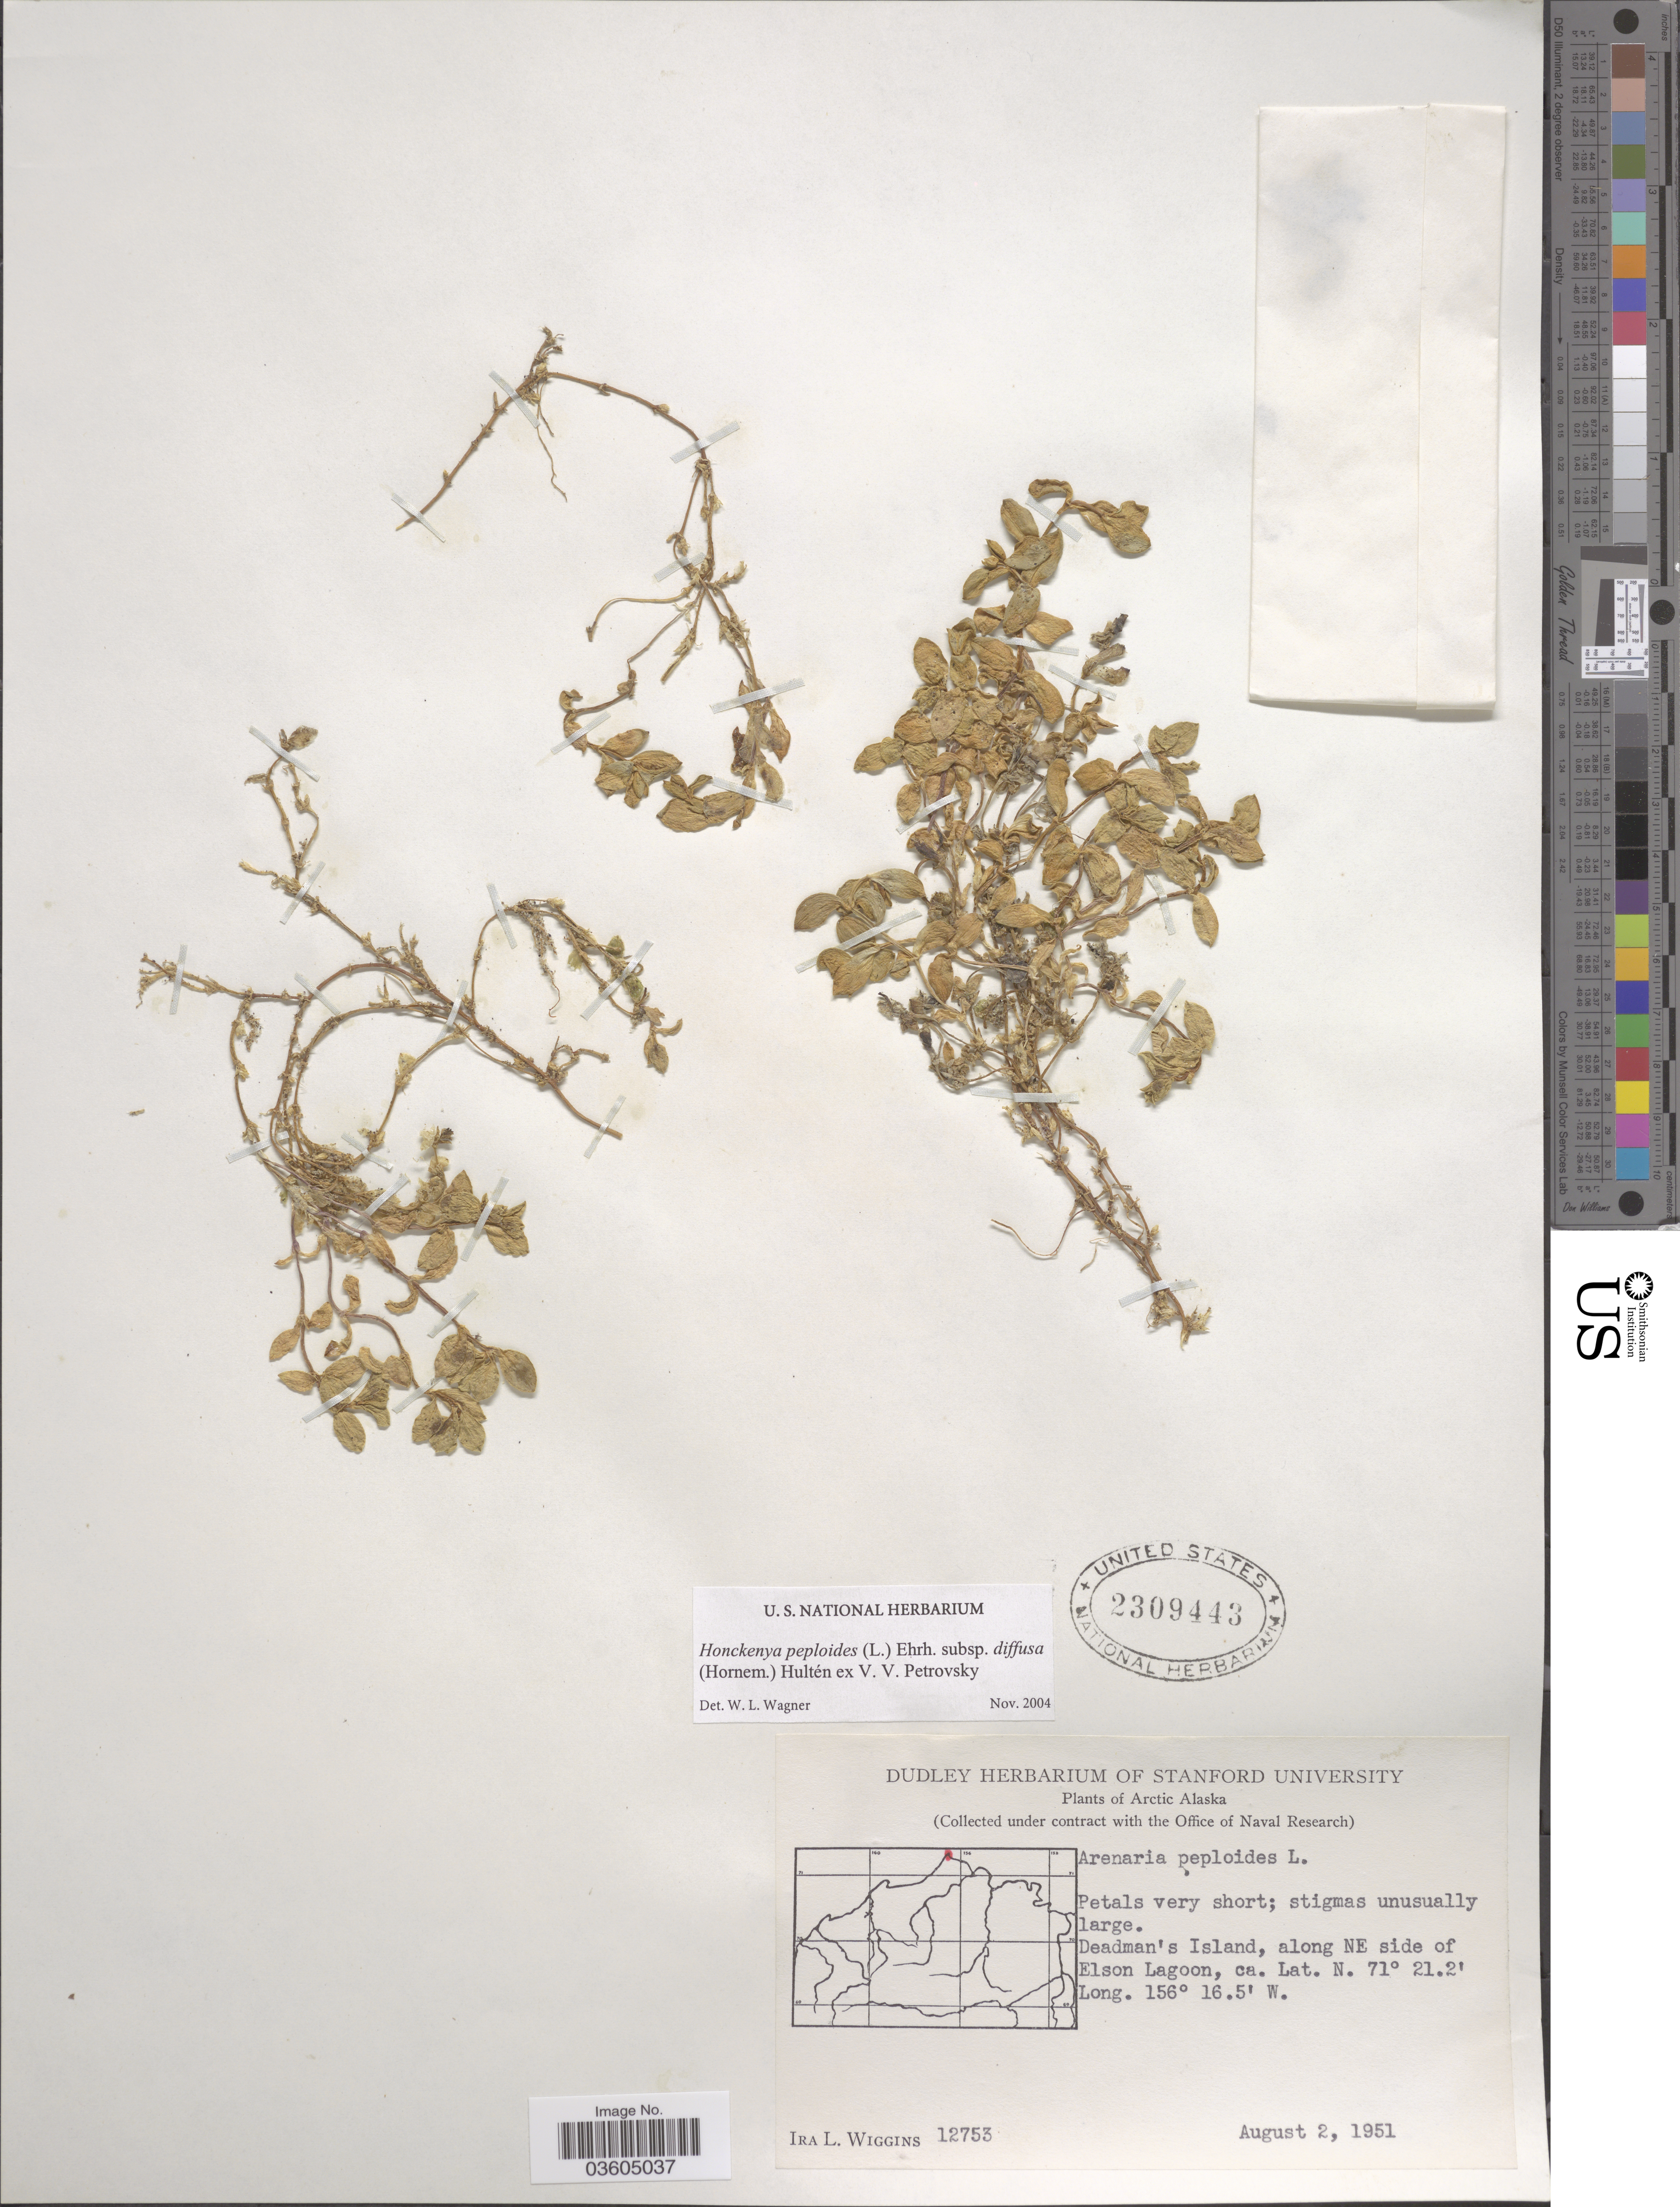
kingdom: Plantae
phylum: Tracheophyta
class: Magnoliopsida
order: Caryophyllales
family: Caryophyllaceae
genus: Honckenya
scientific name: Honckenya peploides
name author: (L.) Ehrh.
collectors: I. L. Wiggins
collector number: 12753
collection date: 1951-08-02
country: United States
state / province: Alaska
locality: Arctic Alaska. Deadman's Island, along NE side of Elson Lagoon.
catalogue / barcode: US 2309443